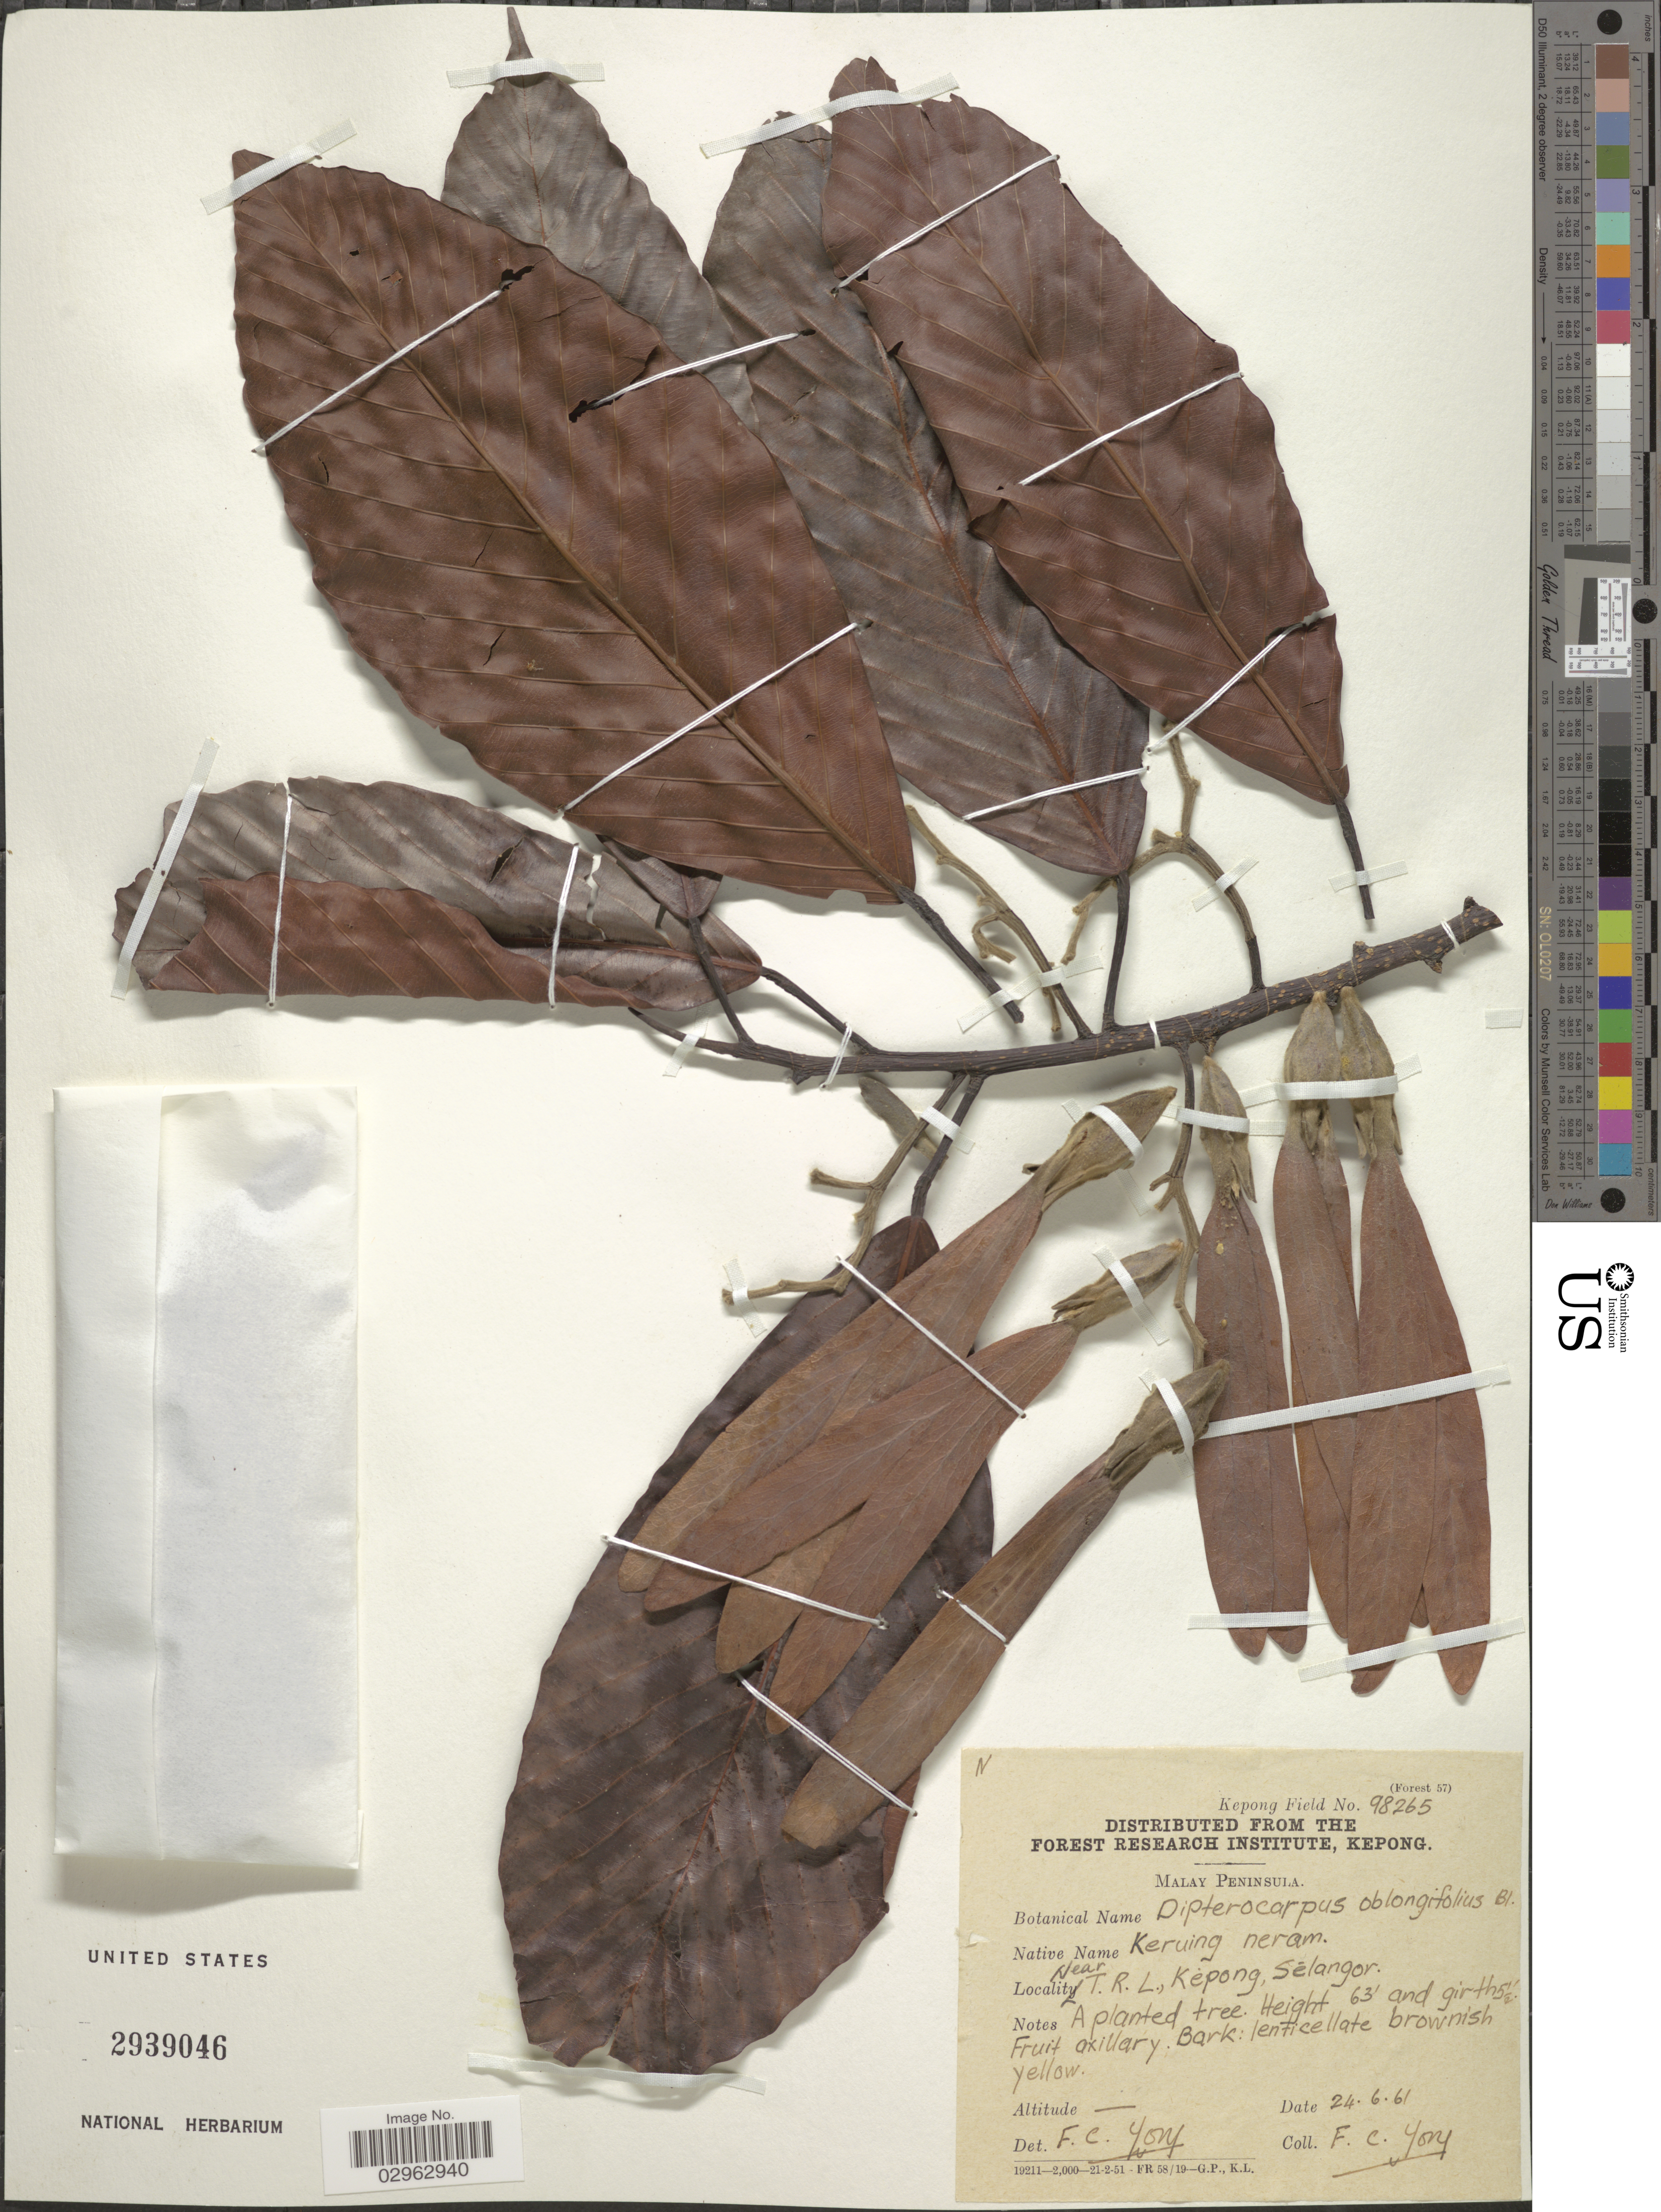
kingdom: Plantae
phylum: Tracheophyta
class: Magnoliopsida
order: Malvales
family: Dipterocarpaceae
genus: Dipterocarpus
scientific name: Dipterocarpus oblongifolius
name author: Blume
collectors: F. Yong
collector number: Kepong Field 98265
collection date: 1961-06-24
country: Malaysia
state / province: Selangor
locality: Malay Peninsula. Near T. R. L., Kepong.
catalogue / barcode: US 2939046